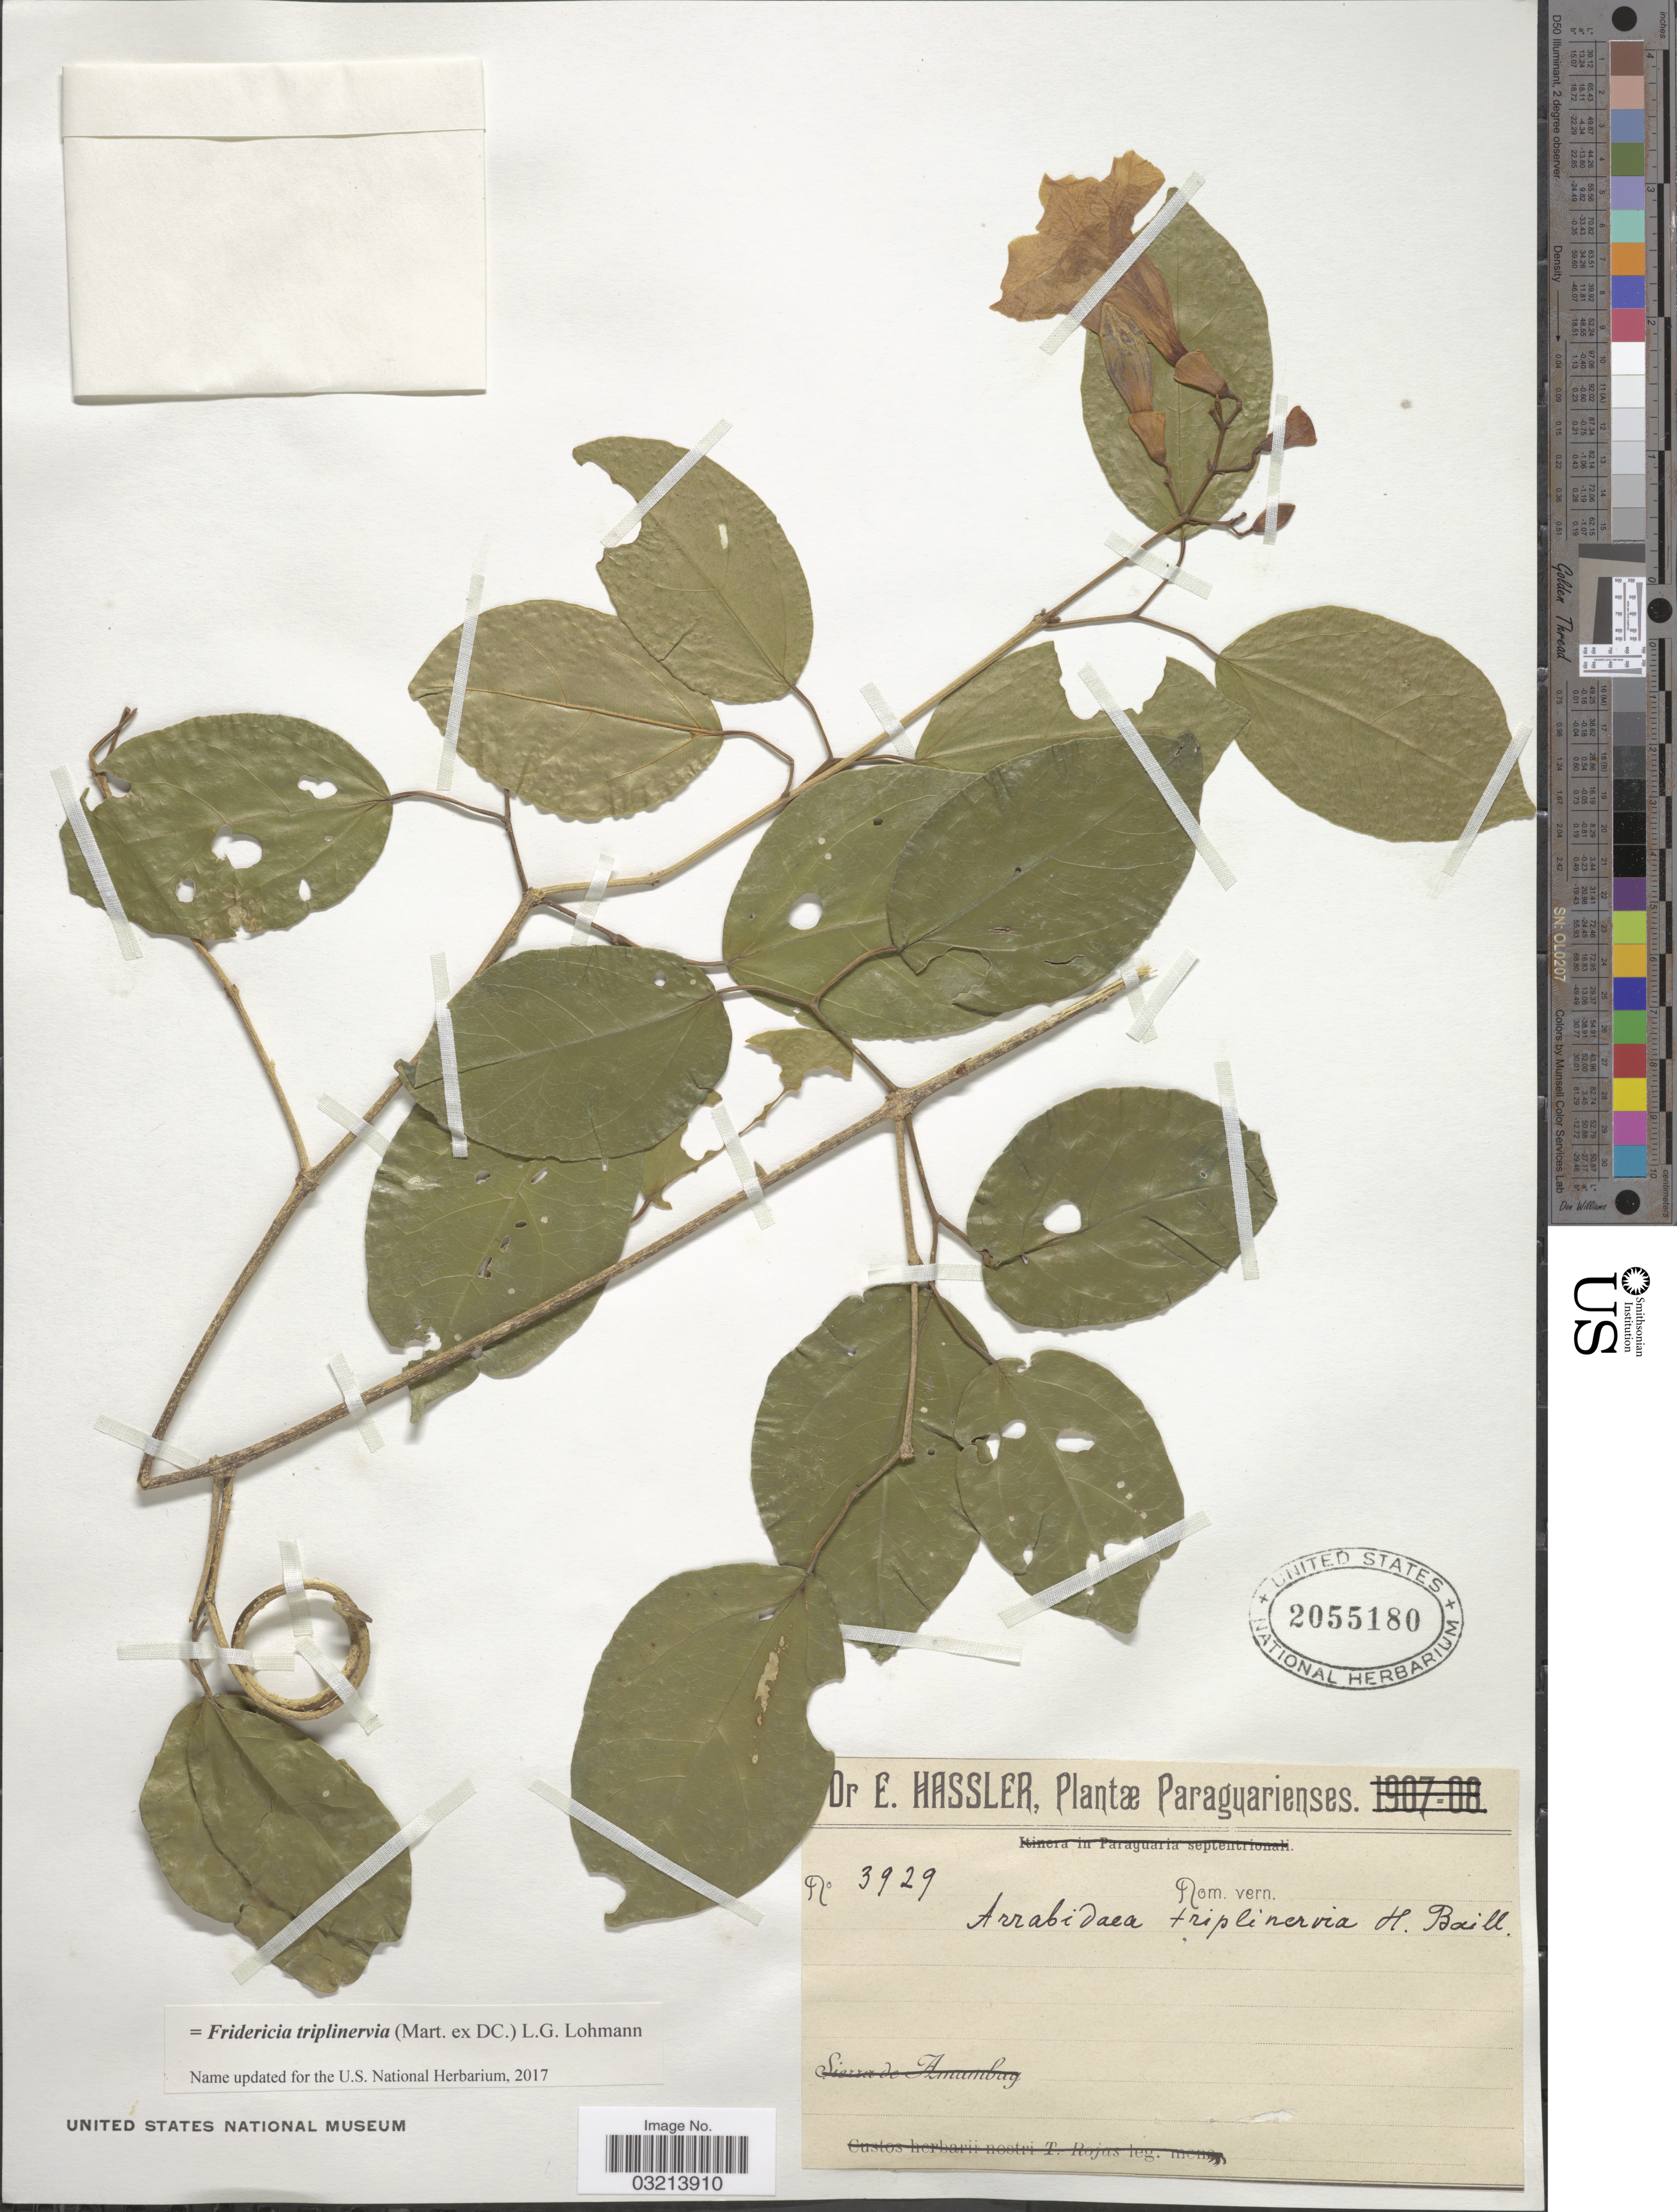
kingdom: Plantae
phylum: Tracheophyta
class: Magnoliopsida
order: Lamiales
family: Bignoniaceae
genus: Fridericia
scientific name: Fridericia triplinervia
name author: (Mart. ex DC.) L.G. Lohmann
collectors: E. Hassler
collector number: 3929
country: Paraguay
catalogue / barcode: US 2055180